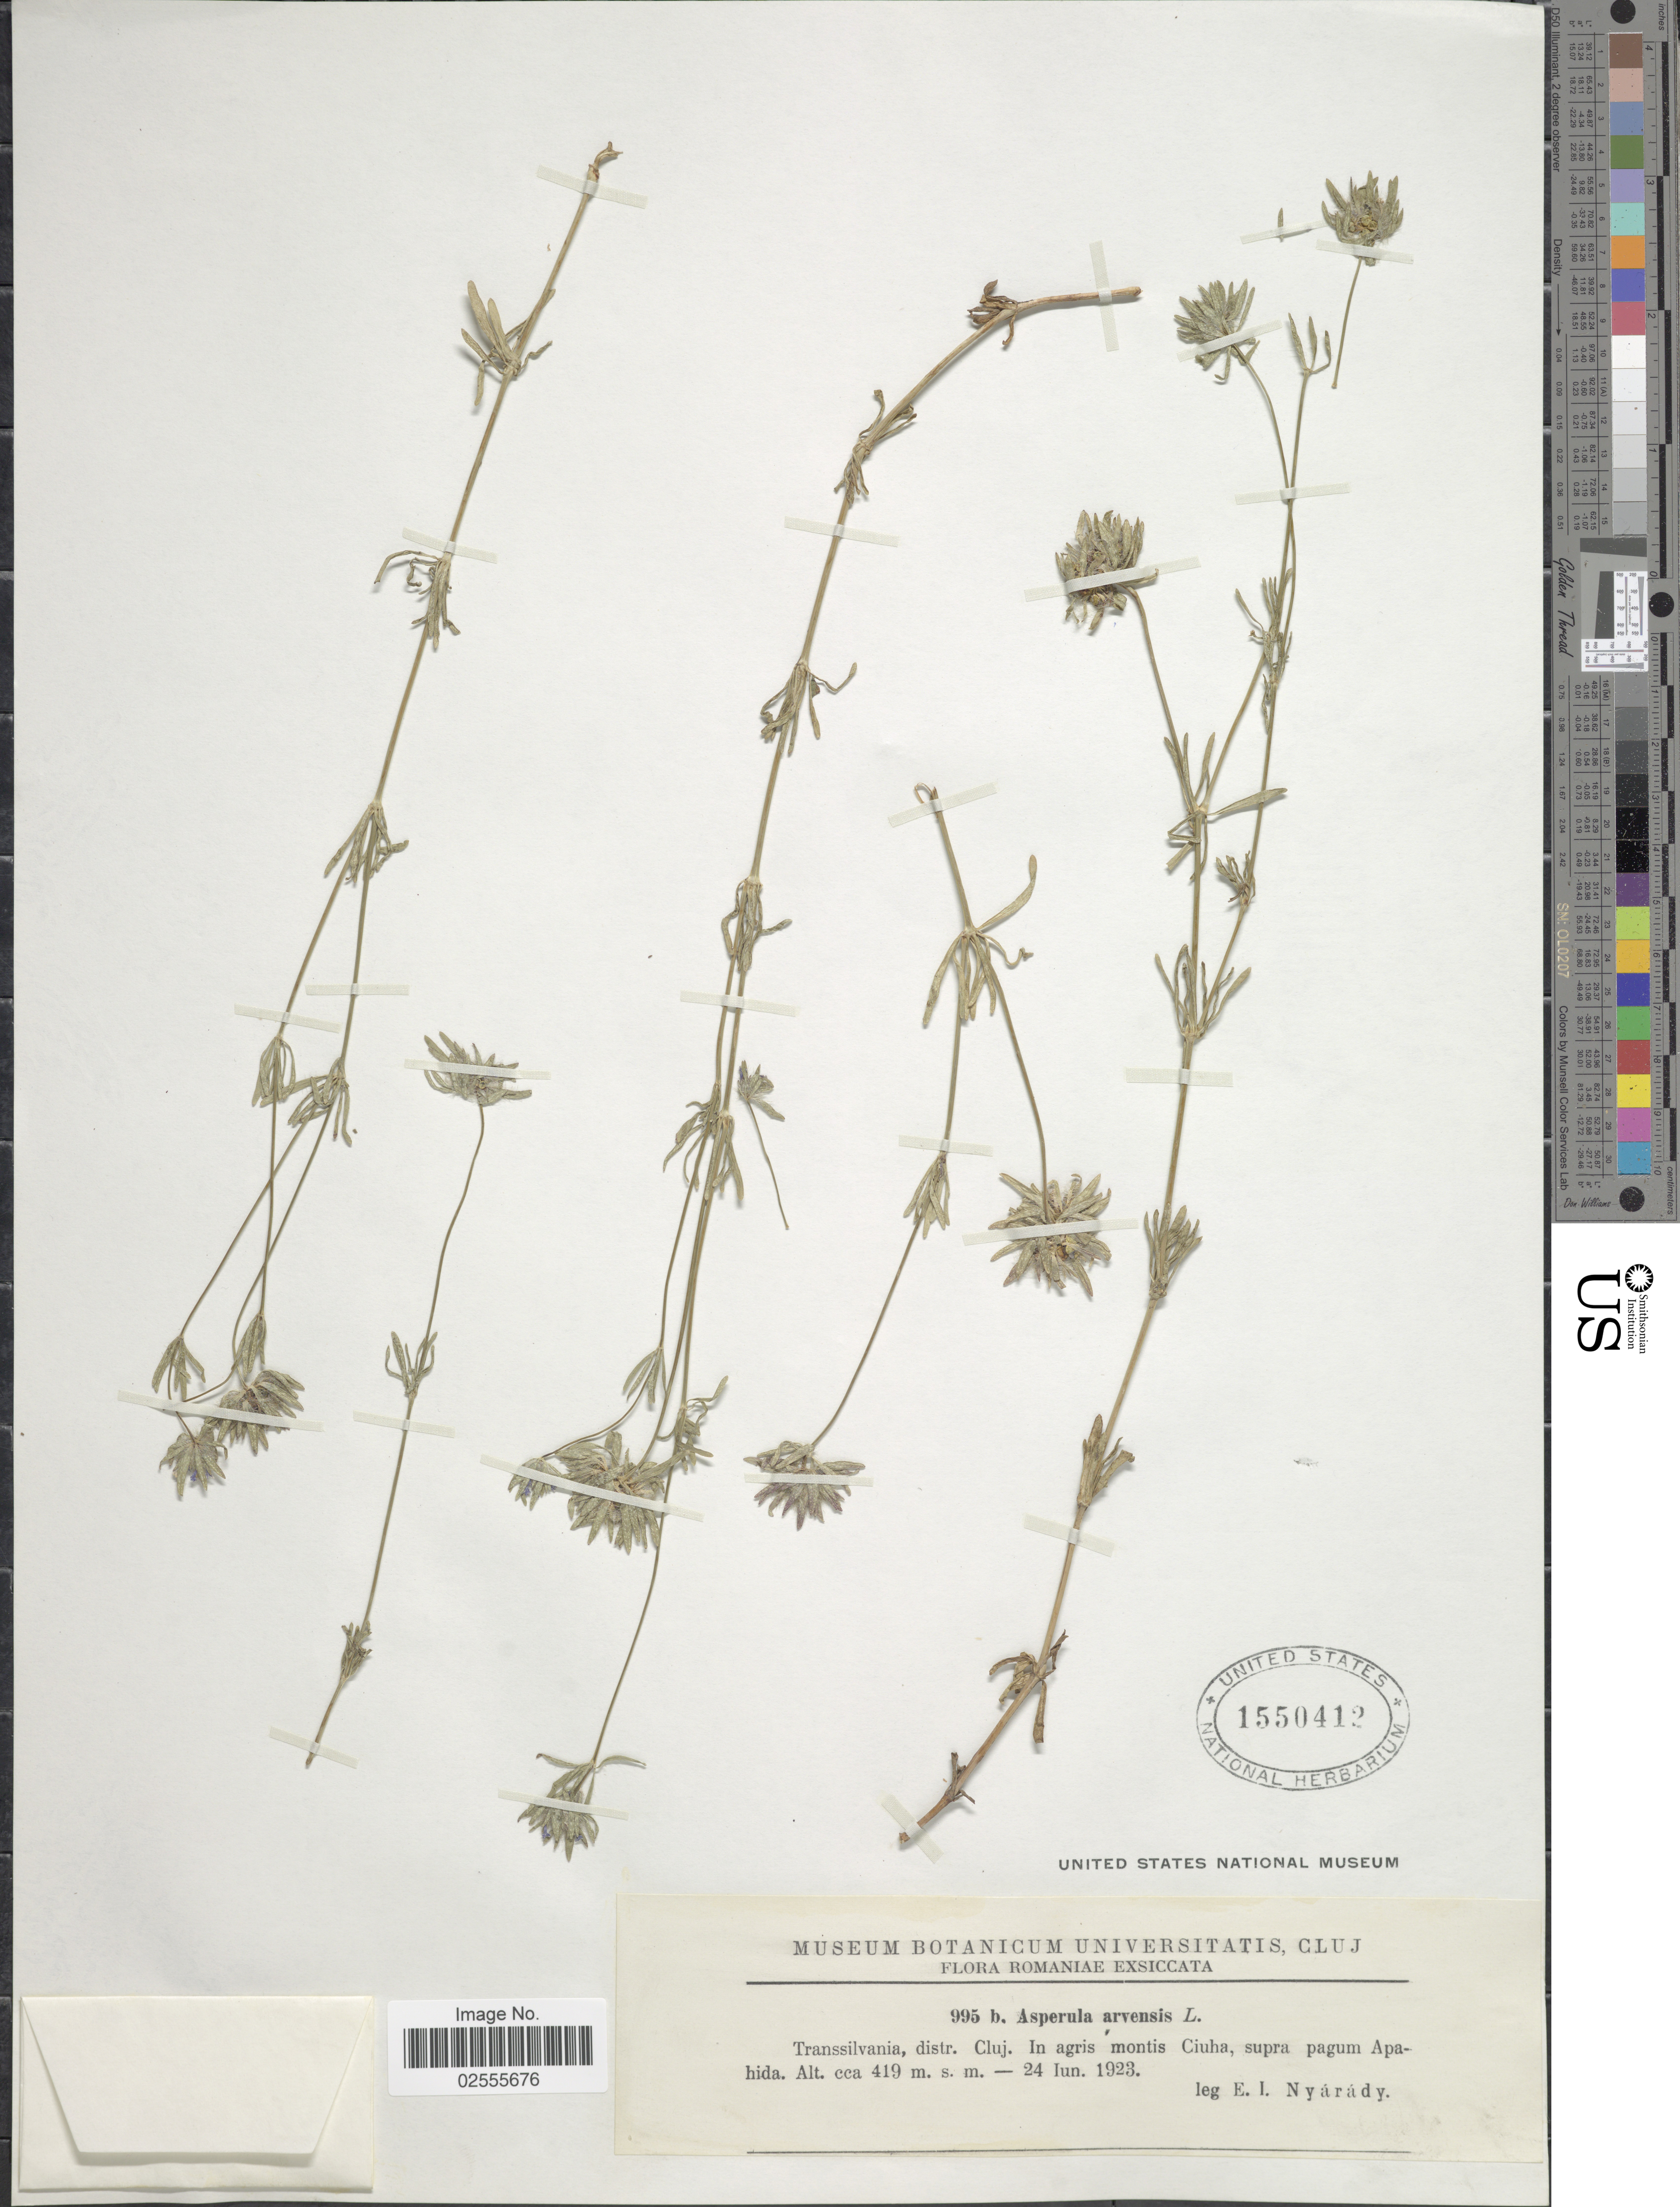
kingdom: Plantae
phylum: Tracheophyta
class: Magnoliopsida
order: Gentianales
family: Rubiaceae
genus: Asperula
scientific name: Asperula arvensis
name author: L.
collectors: E. Nyárády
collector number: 995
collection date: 1923-06-24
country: Romania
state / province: Cluj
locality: Transsilvania, distr. Cluj, in agris montis Ciuha, supra pagum Apahida.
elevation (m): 419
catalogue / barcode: US 1550412